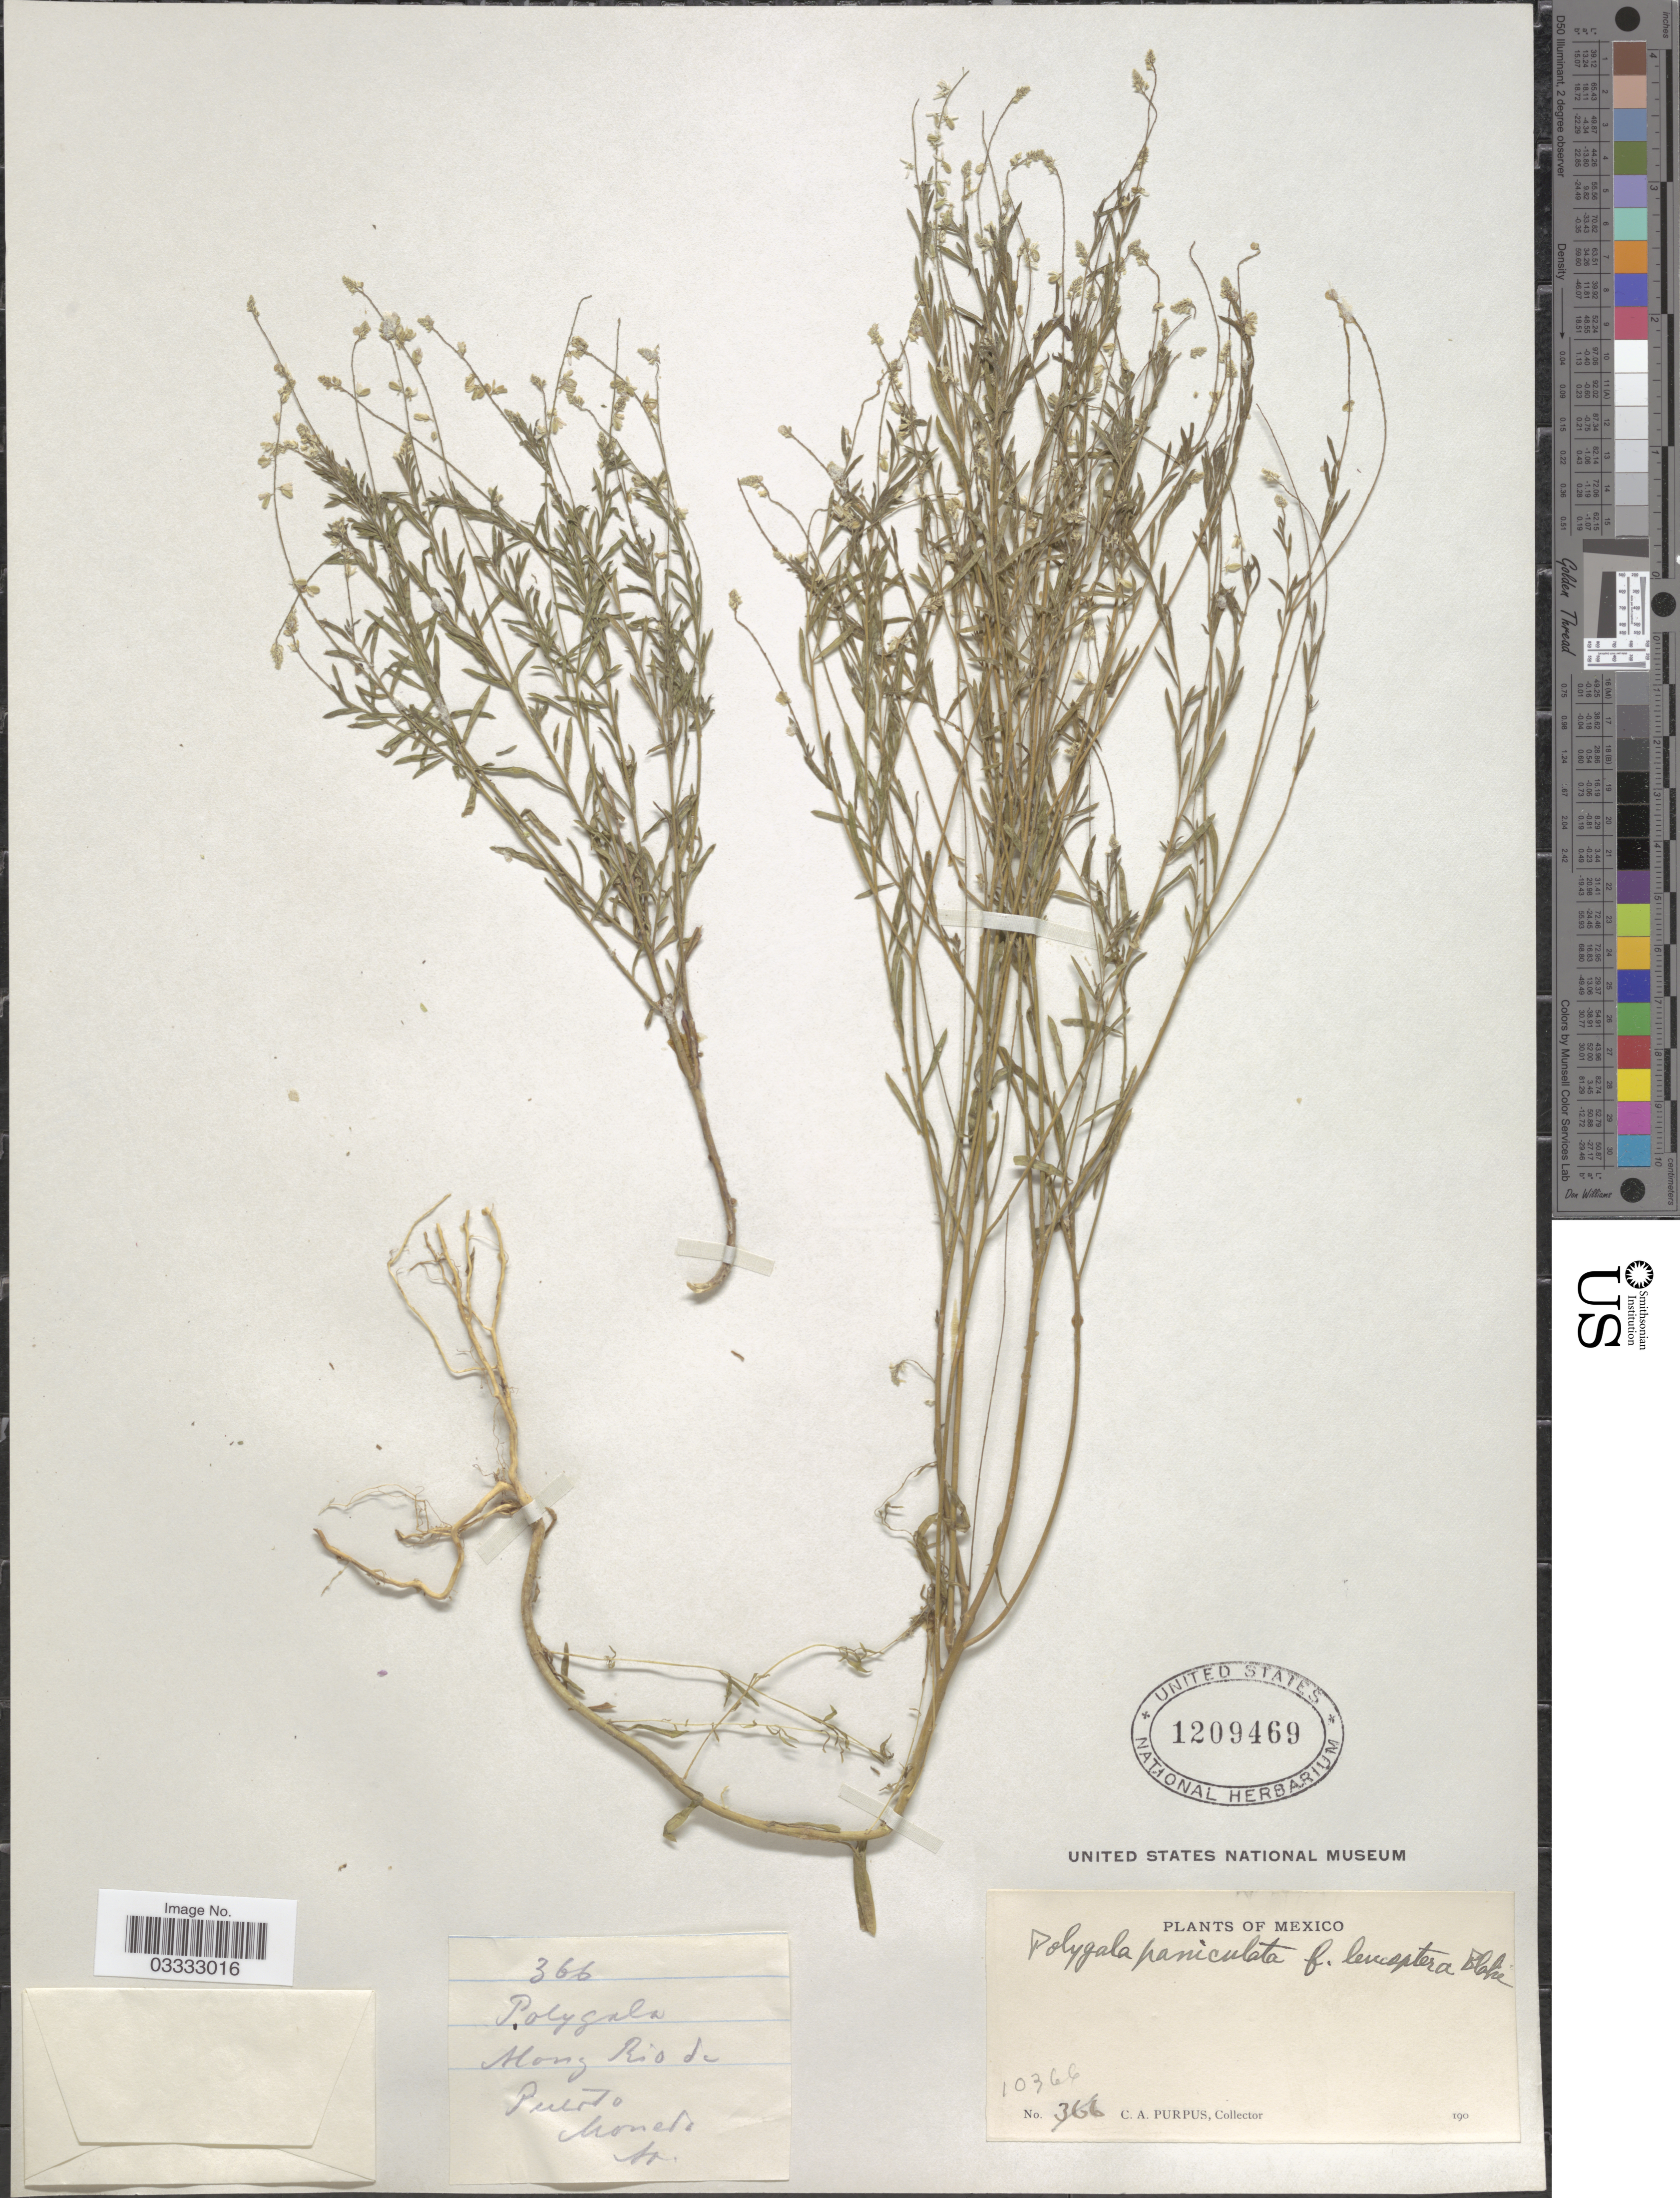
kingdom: Plantae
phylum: Tracheophyta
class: Magnoliopsida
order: Fabales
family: Polygalaceae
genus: Polygala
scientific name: Polygala paniculata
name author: L.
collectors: C. A. Purpus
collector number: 10366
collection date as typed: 190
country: Mexico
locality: Along Rio de Puerto Monero.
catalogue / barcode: US 1209469